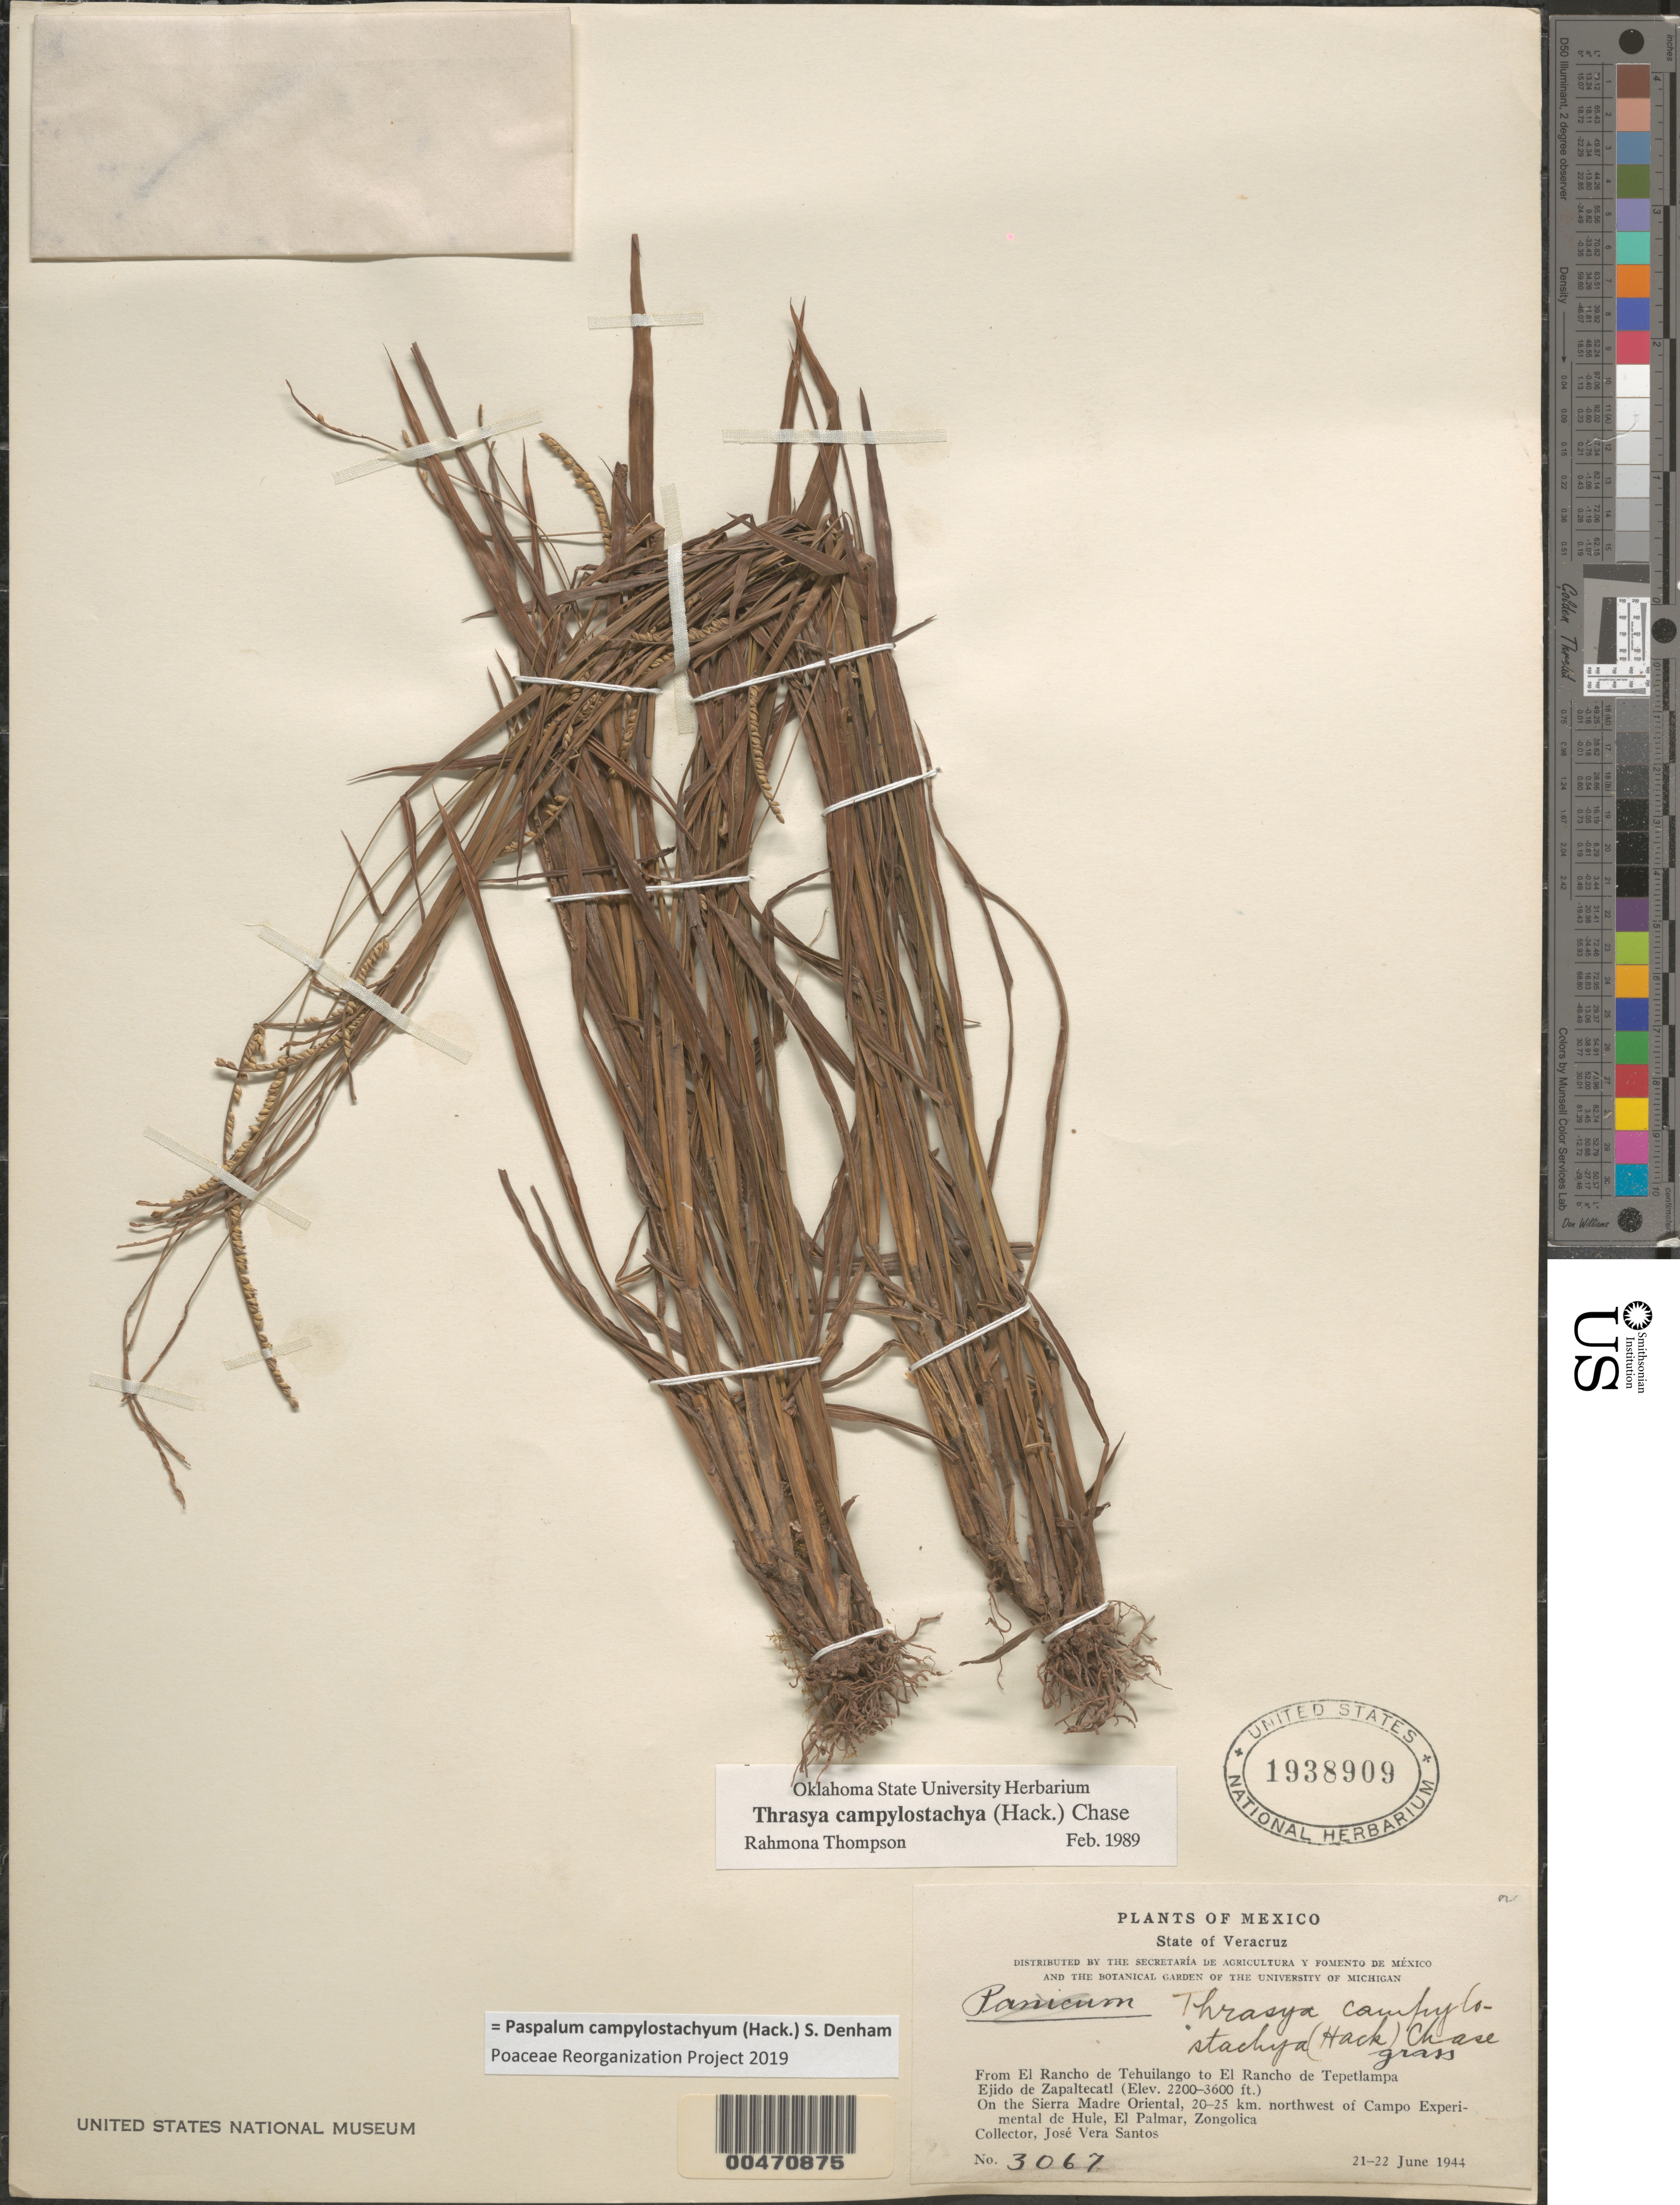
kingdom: Plantae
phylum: Tracheophyta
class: Liliopsida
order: Poales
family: Poaceae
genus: Thrasya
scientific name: Thrasya campylostachya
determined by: Thompson, R.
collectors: J. V. Santos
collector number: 3067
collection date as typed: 21 Jun 1944 to 22 Jun 1944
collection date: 1944-06-21/1944-06-22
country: Mexico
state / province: Veracruz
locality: From El Rancho de Tehuilango to El Rancho de Tepetlampa, Ejido de Zapaltecatl, on the Sierra Madre Oriental, 20-25 km NW of C...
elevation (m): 671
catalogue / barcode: US 1938909